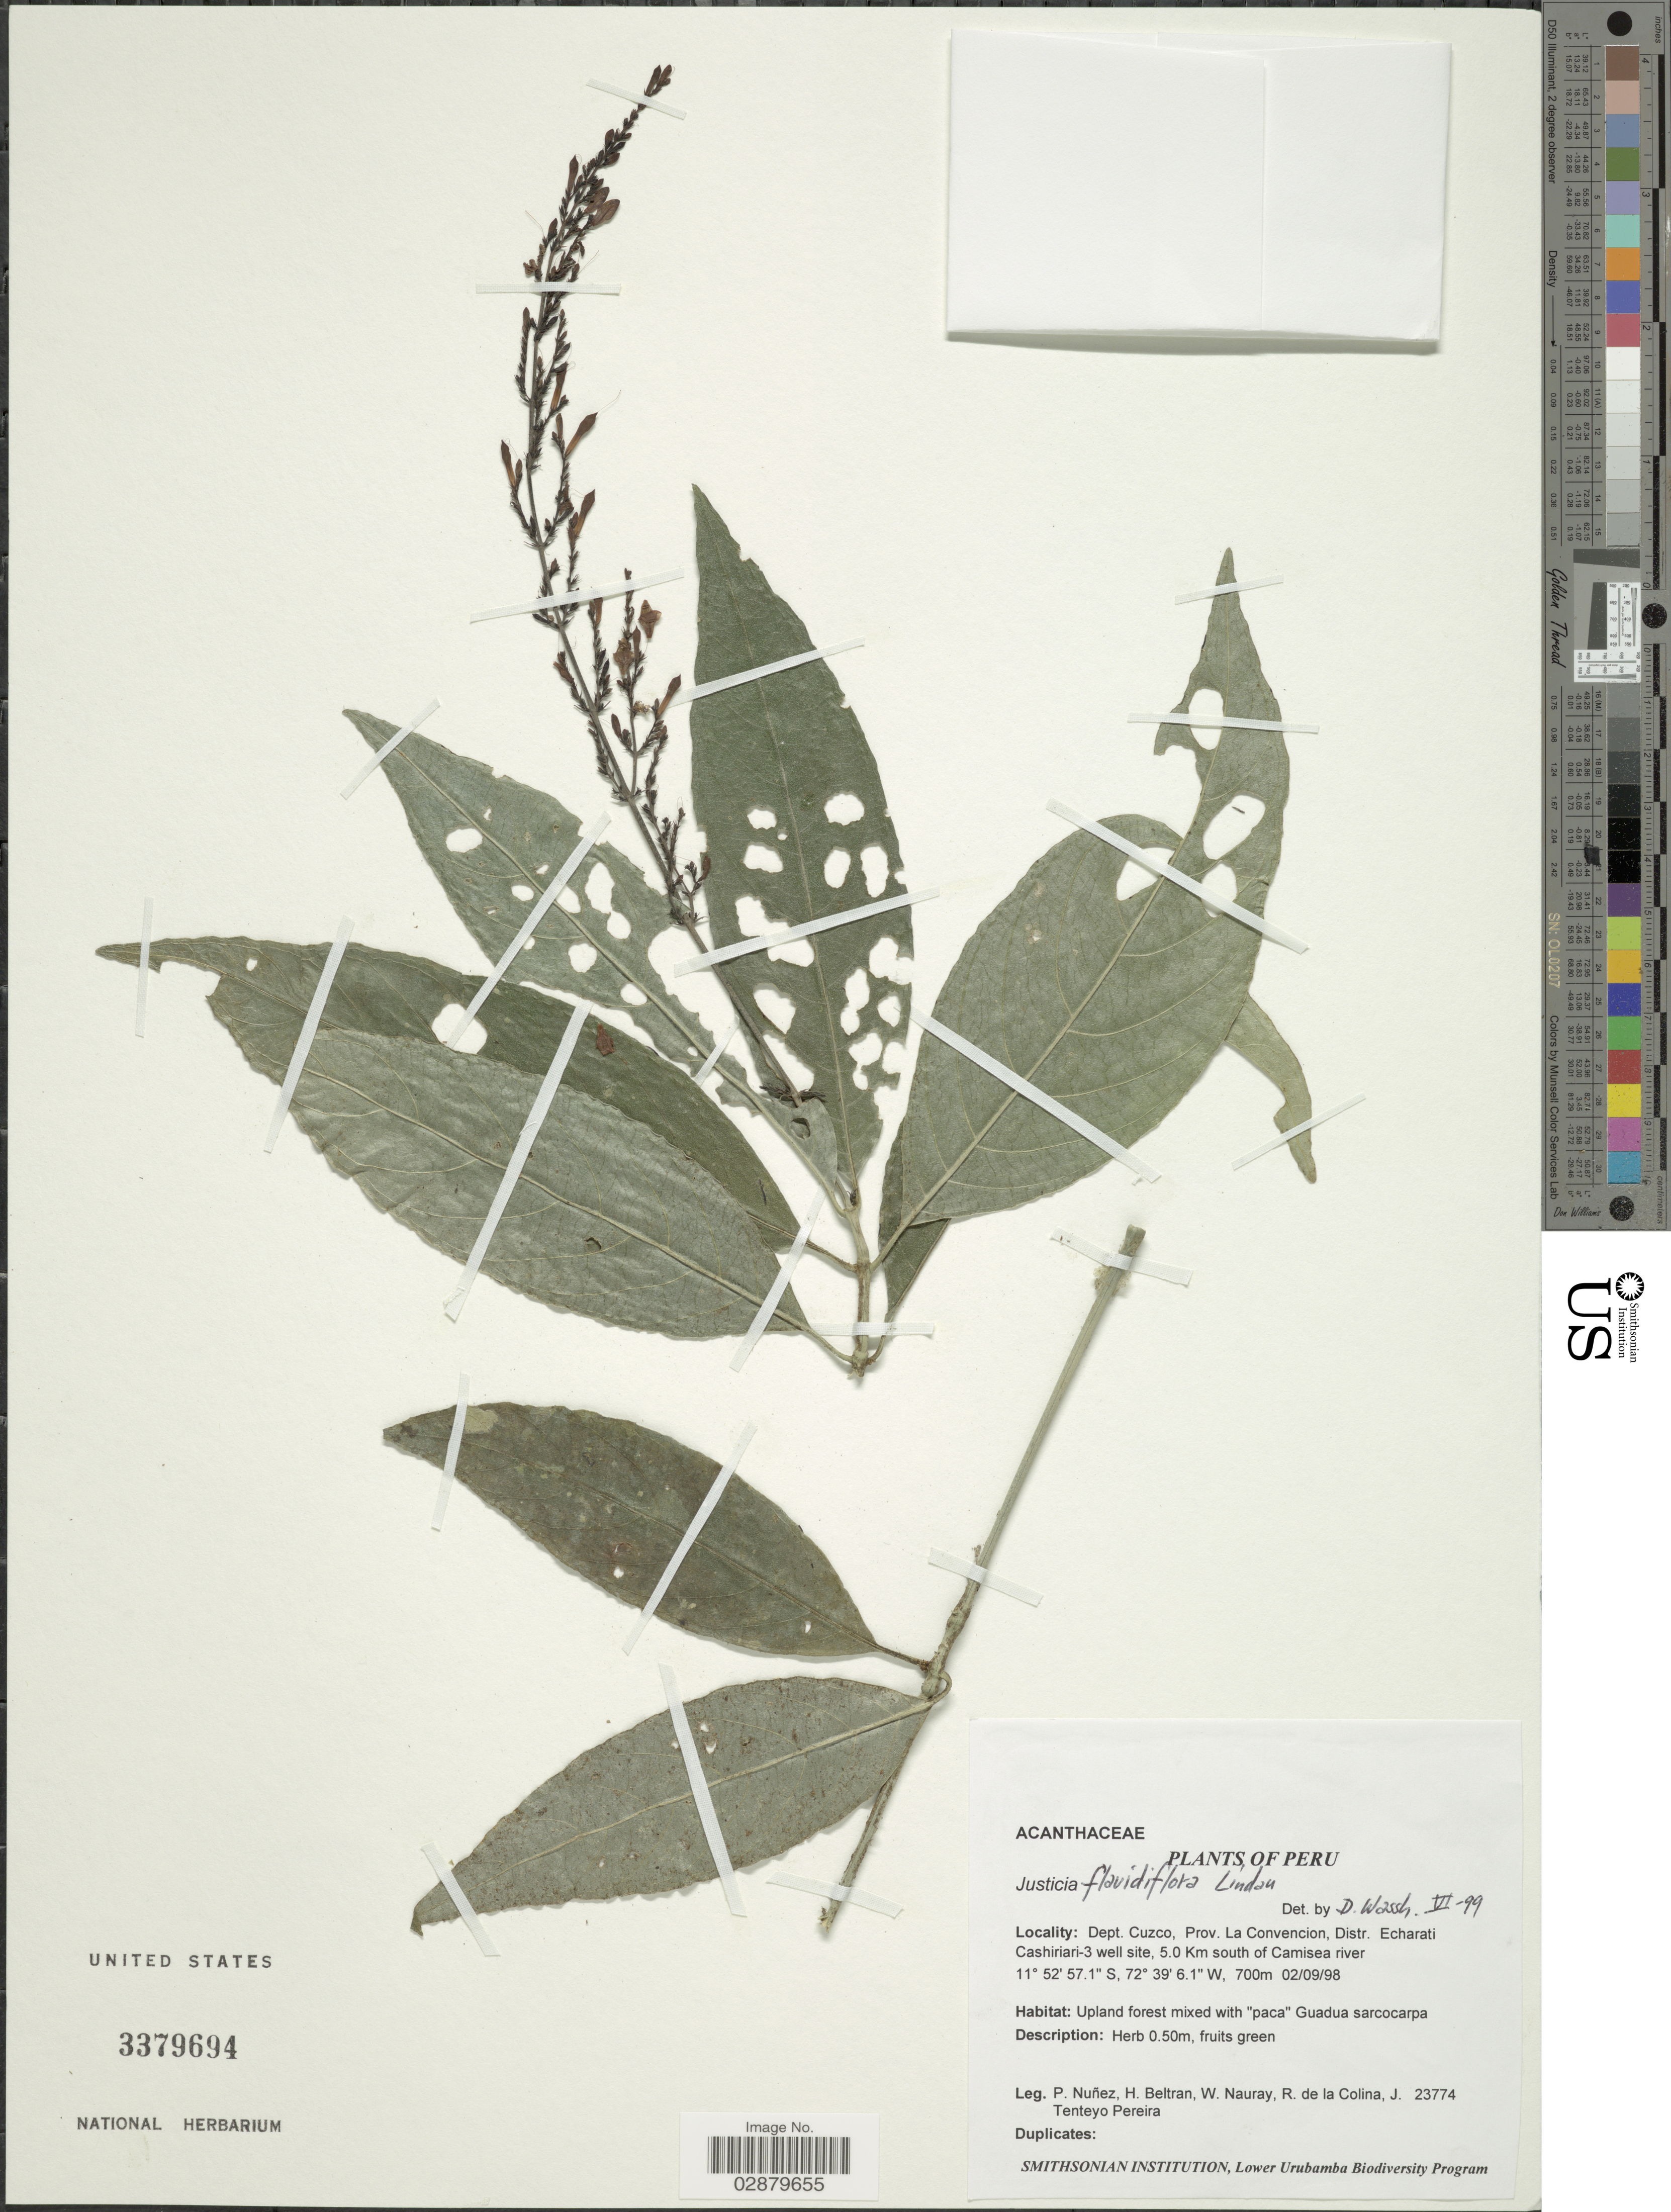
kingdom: Plantae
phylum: Tracheophyta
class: Magnoliopsida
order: Lamiales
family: Acanthaceae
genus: Justicia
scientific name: Justicia lineolata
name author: Ruiz & Pav.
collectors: P. Nuñez V., H. Beltran, W. Nauray, R. de La Colina & J. T. Pereira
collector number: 23774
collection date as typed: Transcribed d/m/y: 2/9/98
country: Peru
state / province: Cusco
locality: Dept. Cuzco, Prov. La Convencion, Distr. Echarati Cashiriari-3 well site, 5.0 Km south of Camisea river.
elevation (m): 700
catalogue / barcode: US 3379694